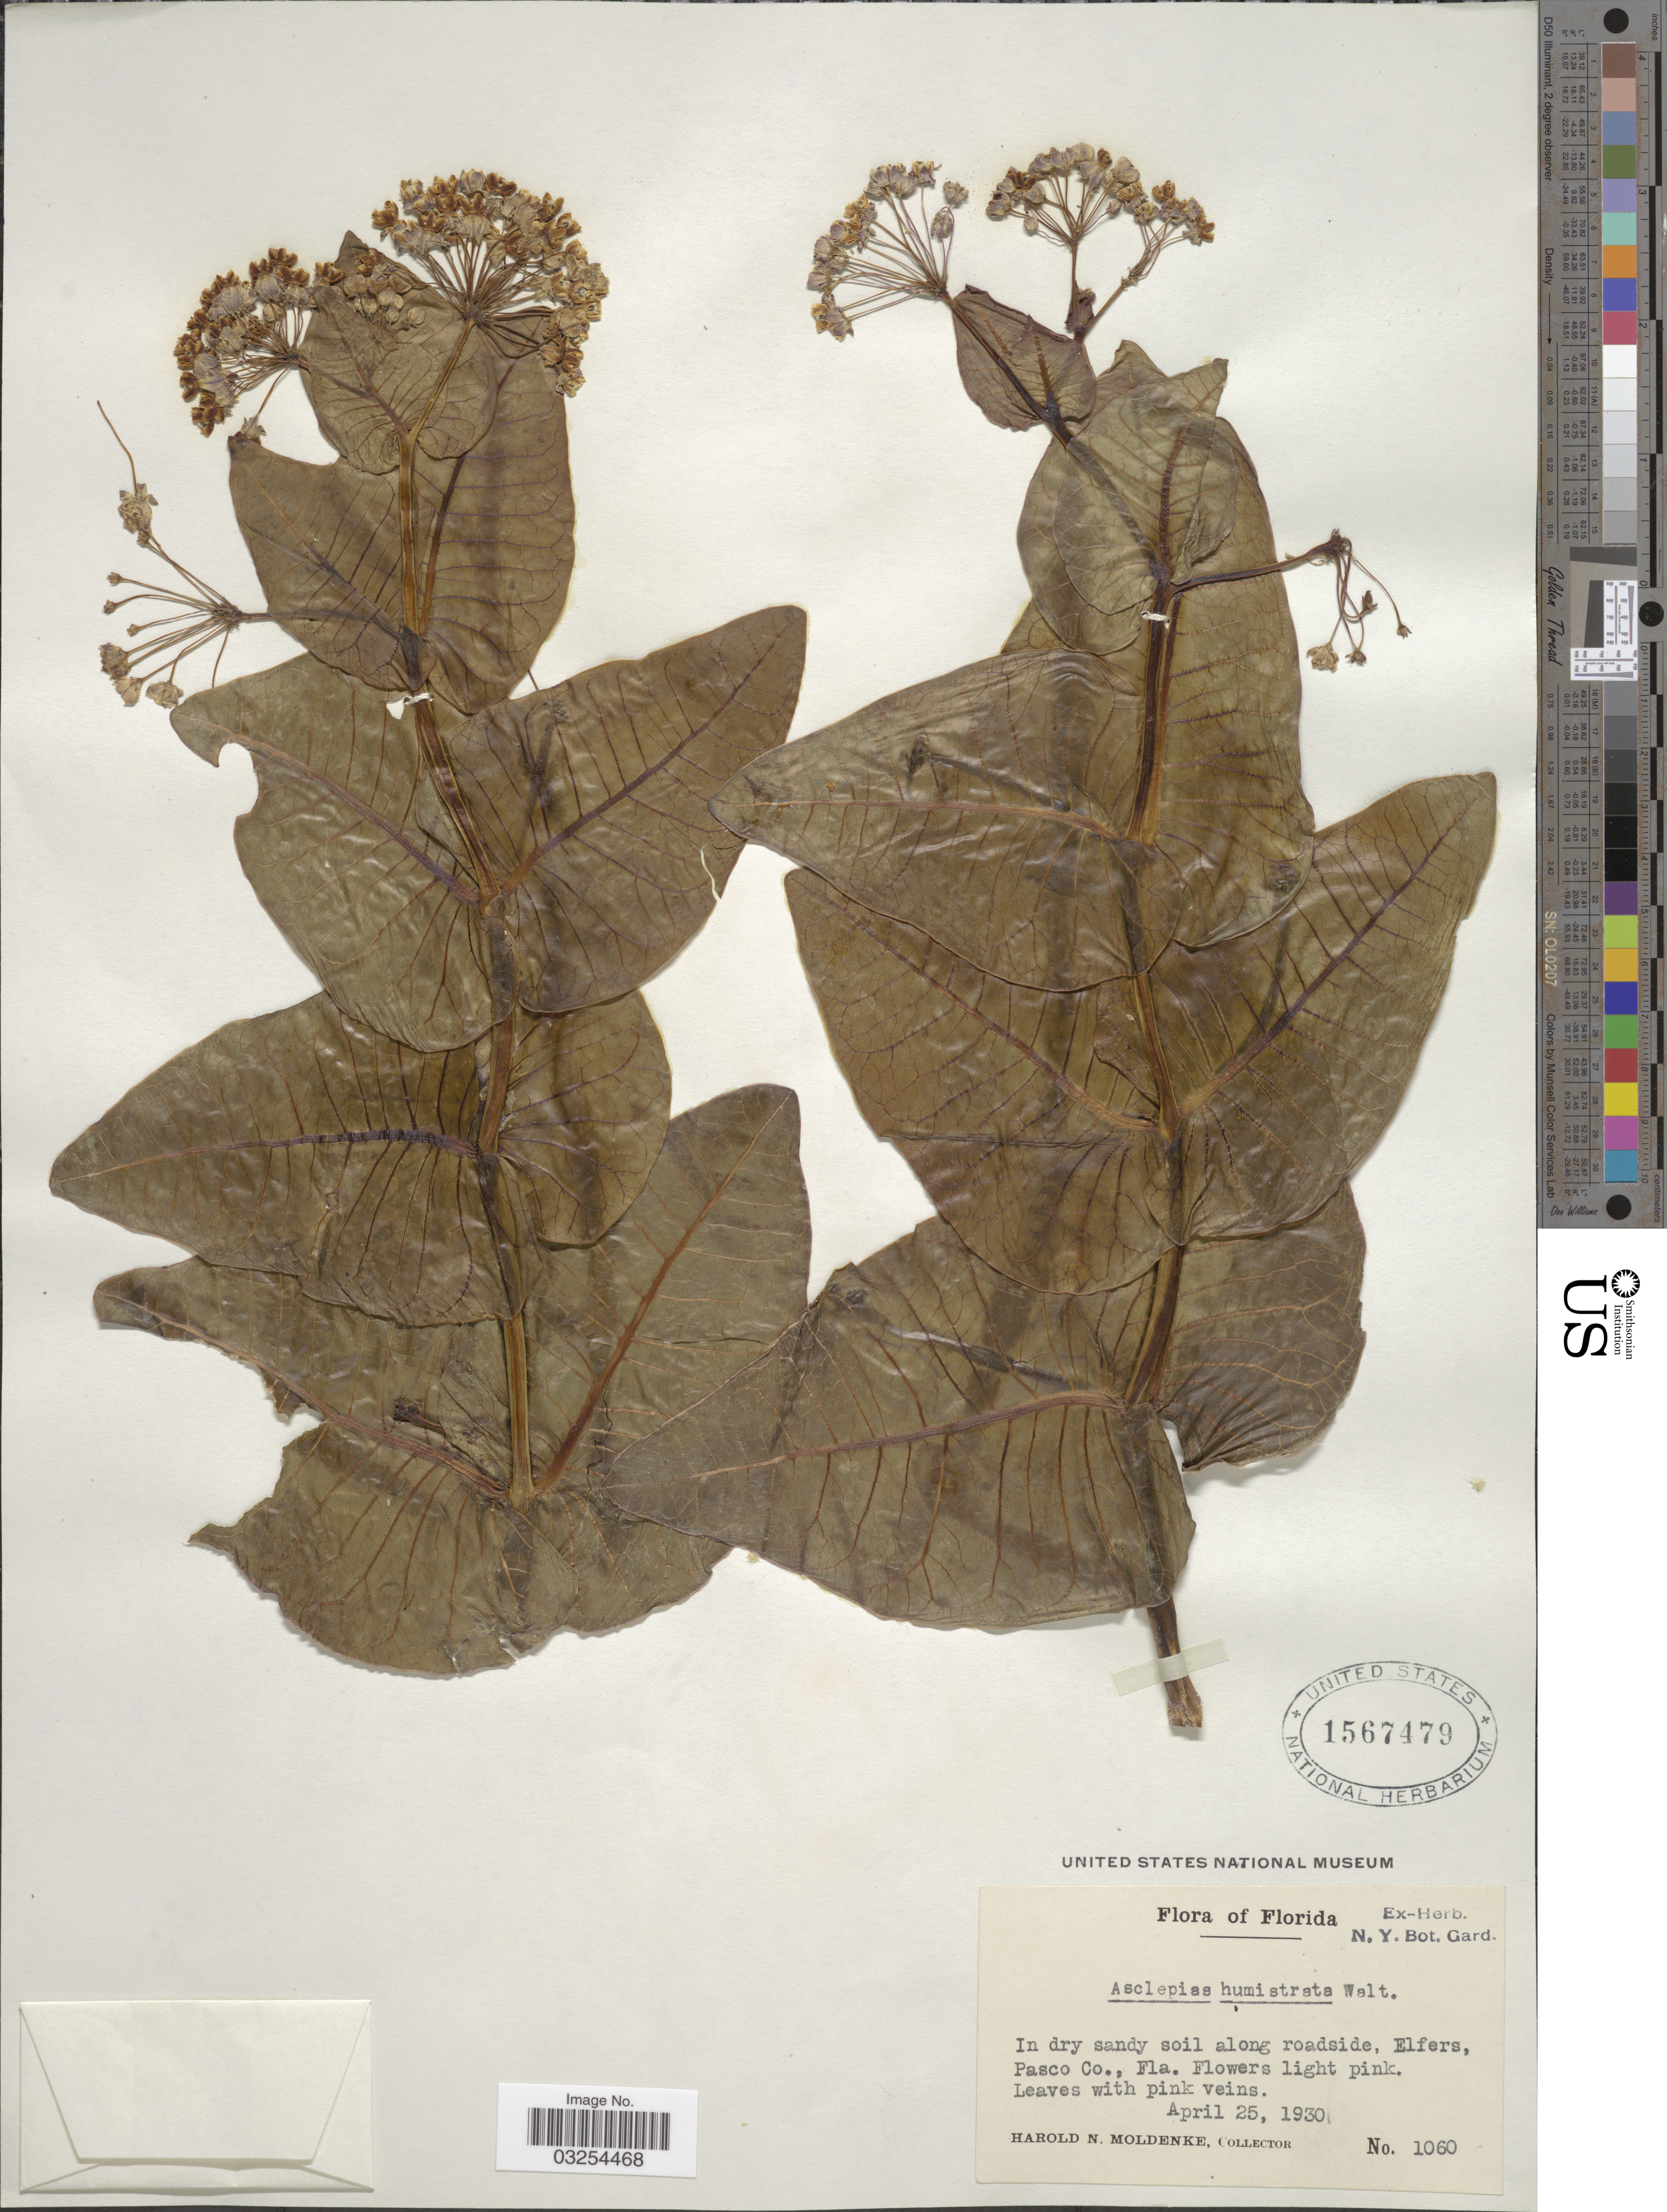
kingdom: Plantae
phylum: Tracheophyta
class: Magnoliopsida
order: Gentianales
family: Apocynaceae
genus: Asclepias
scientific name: Asclepias humistrata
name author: Walter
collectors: H. N. Moldenke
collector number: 1060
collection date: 1930-04-25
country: United States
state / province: Florida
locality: In dry sandy soil along roadside, Elfers, Pasco Co.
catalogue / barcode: US 1567479